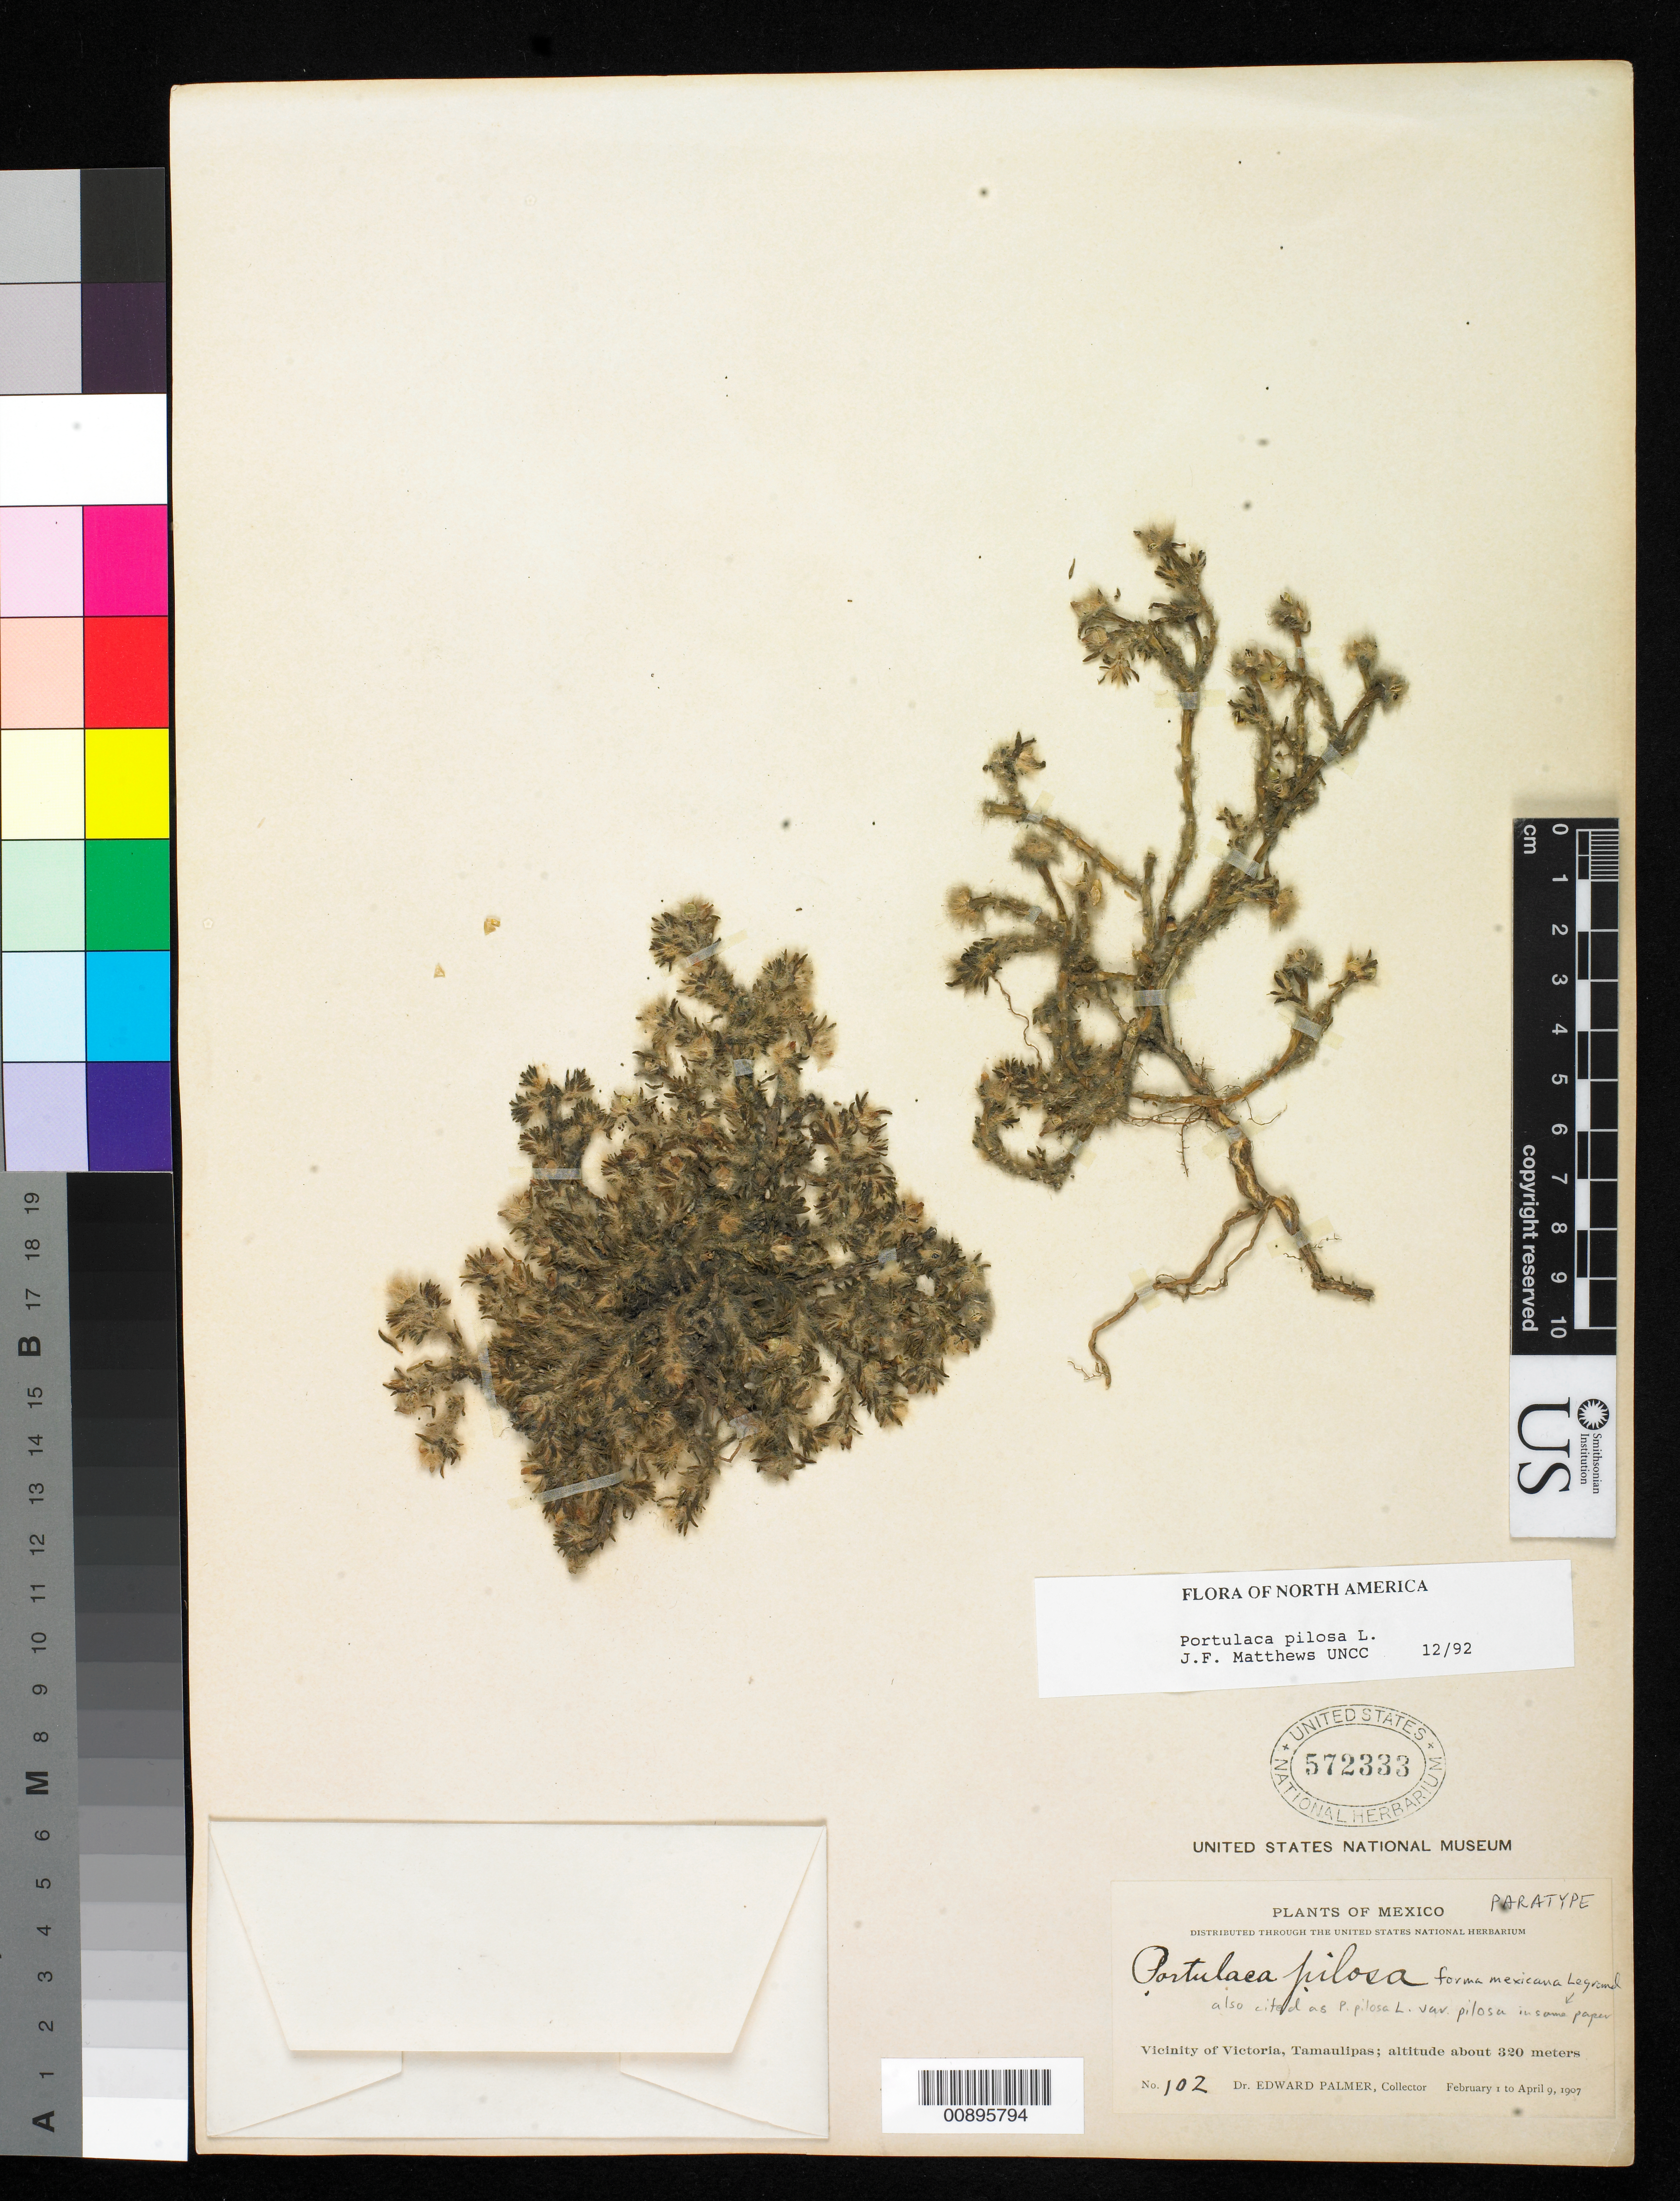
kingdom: Plantae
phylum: Tracheophyta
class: Magnoliopsida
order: Caryophyllales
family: Portulacaceae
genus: Portulaca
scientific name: Portulaca pilosa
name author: L.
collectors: E. Palmer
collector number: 102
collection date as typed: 01 Feb 1907 to 09 Apr 1907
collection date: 1907-02-01/1907-04-09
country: Mexico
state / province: Tamaulipas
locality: Vicinity of Victoria.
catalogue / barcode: US 572333